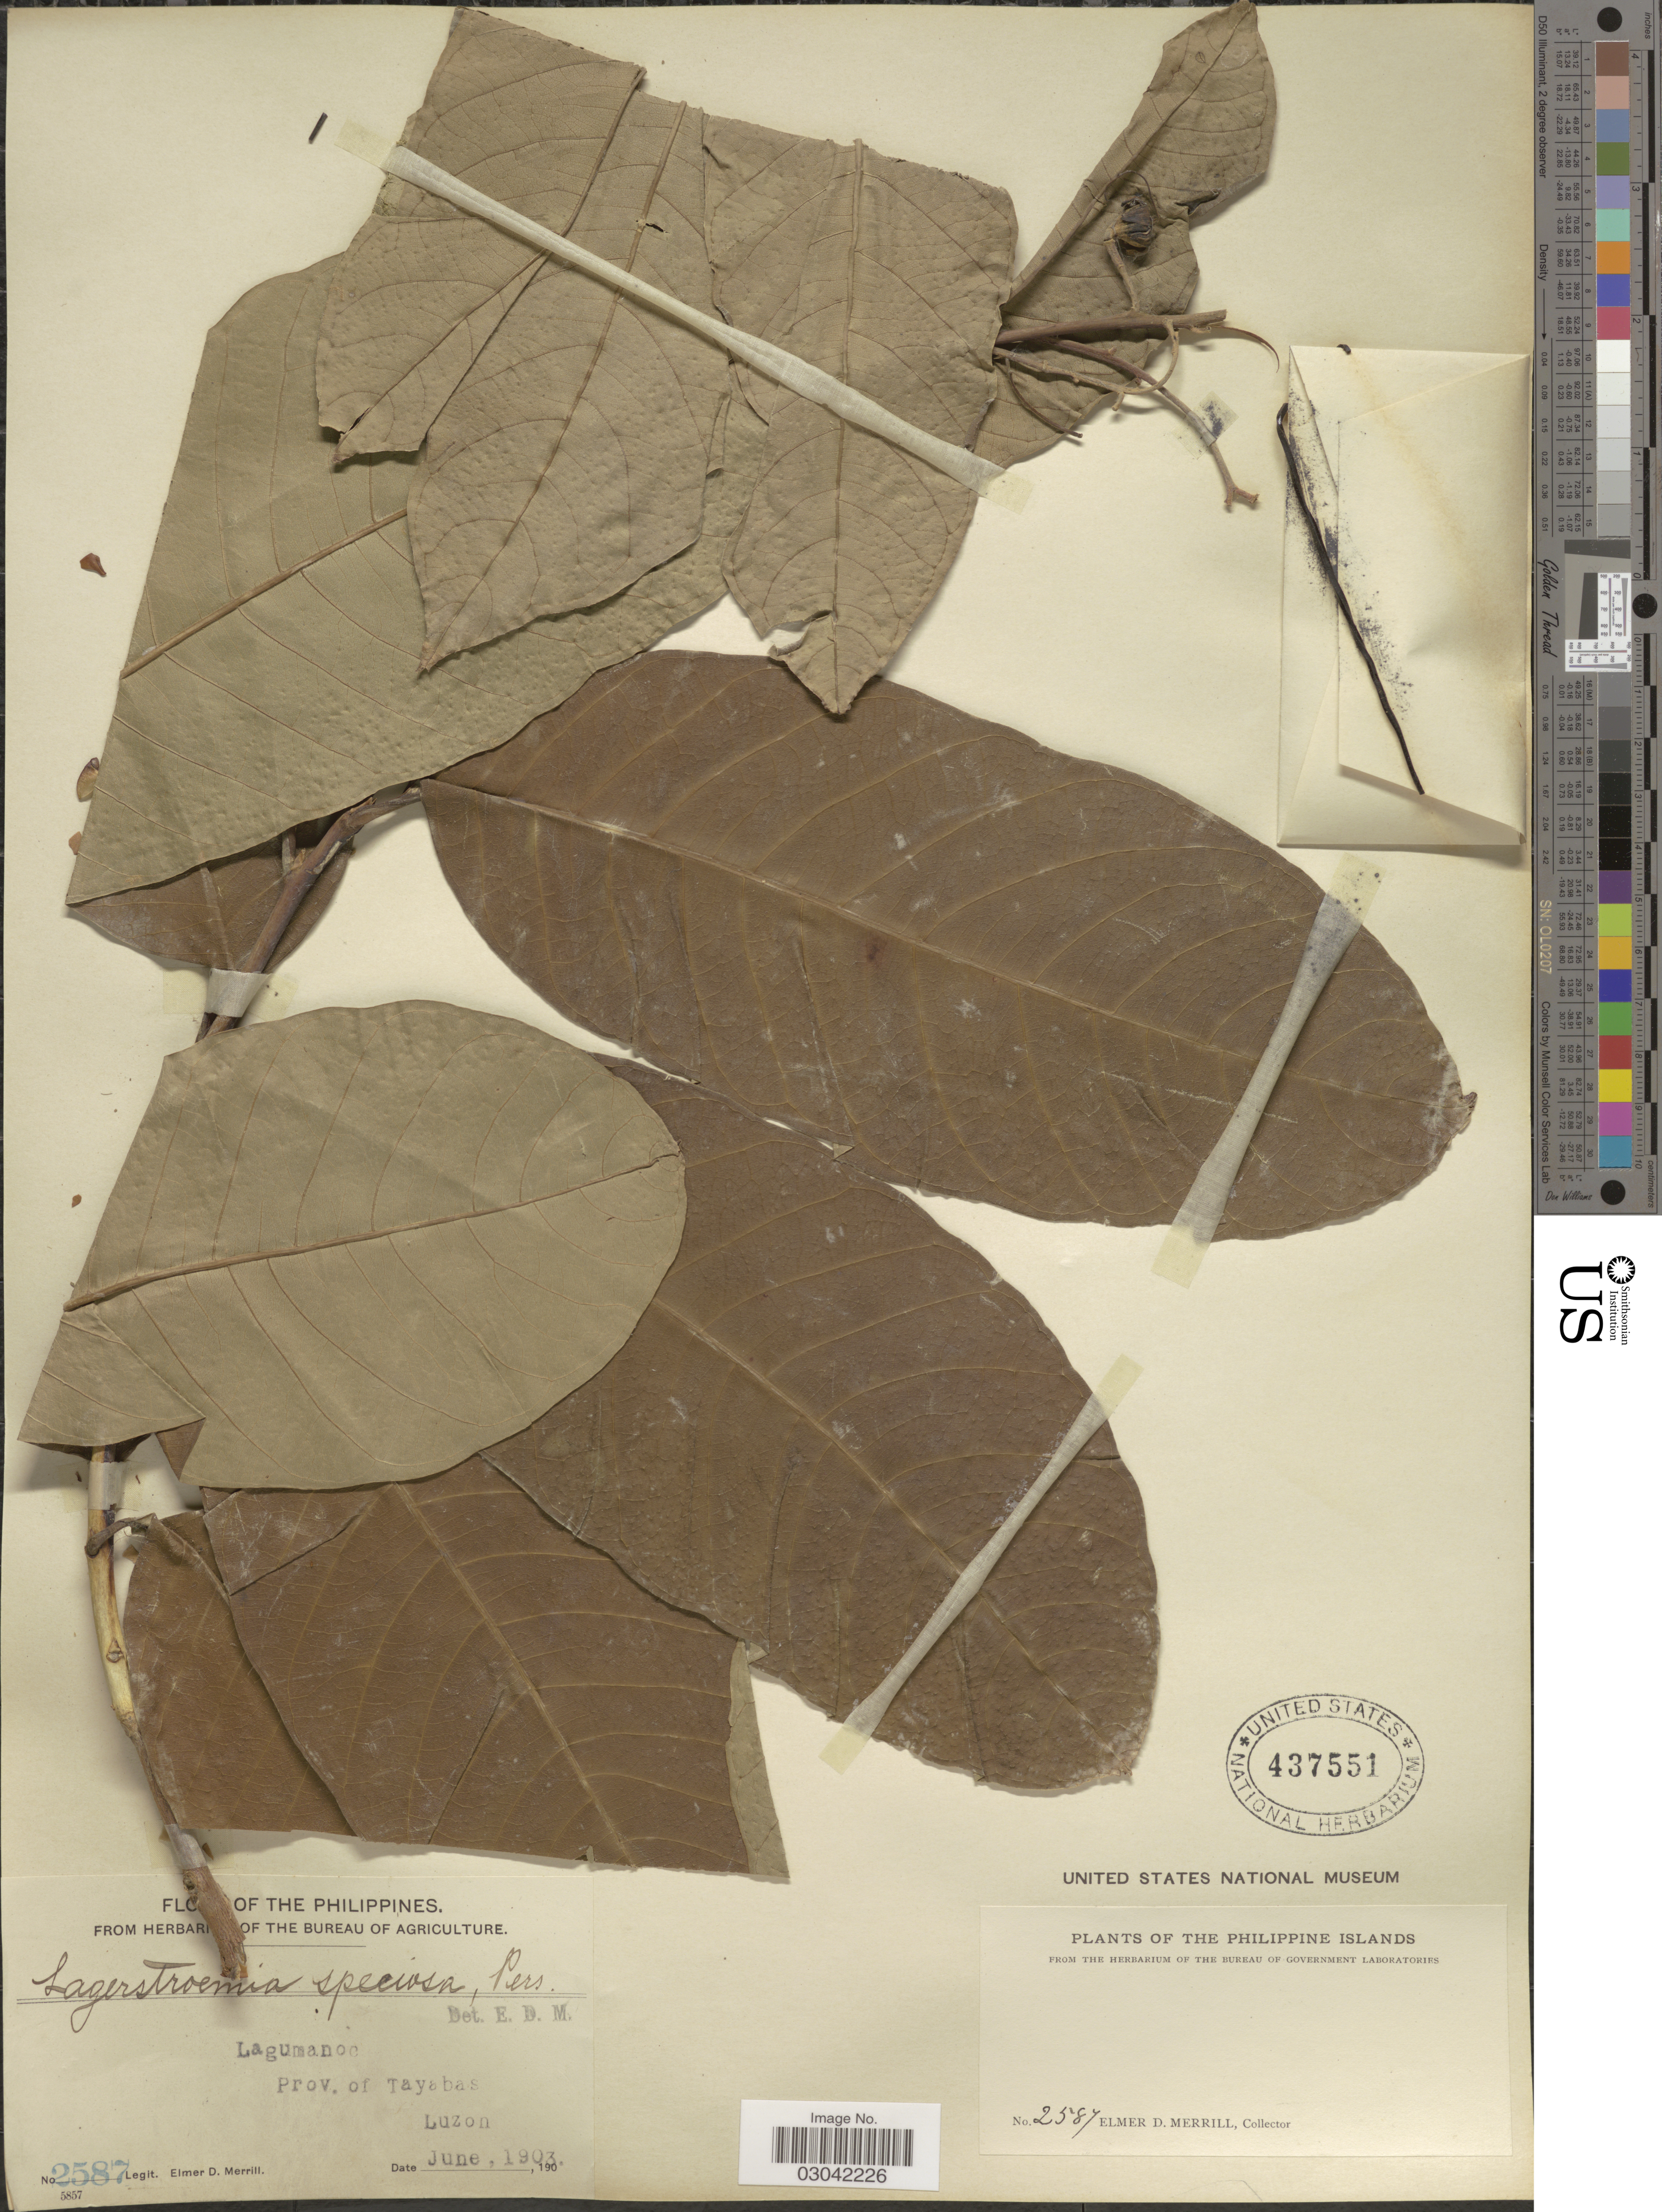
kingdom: Plantae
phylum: Tracheophyta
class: Magnoliopsida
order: Myrtales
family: Lythraceae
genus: Lagerstroemia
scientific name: Lagerstroemia speciosa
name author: (L.) Pers.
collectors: E. D. Merrill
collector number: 2587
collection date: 1903-06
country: Philippines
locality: Lagumanoc, Prov. of Tayabas, Luzon.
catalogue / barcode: US 437551